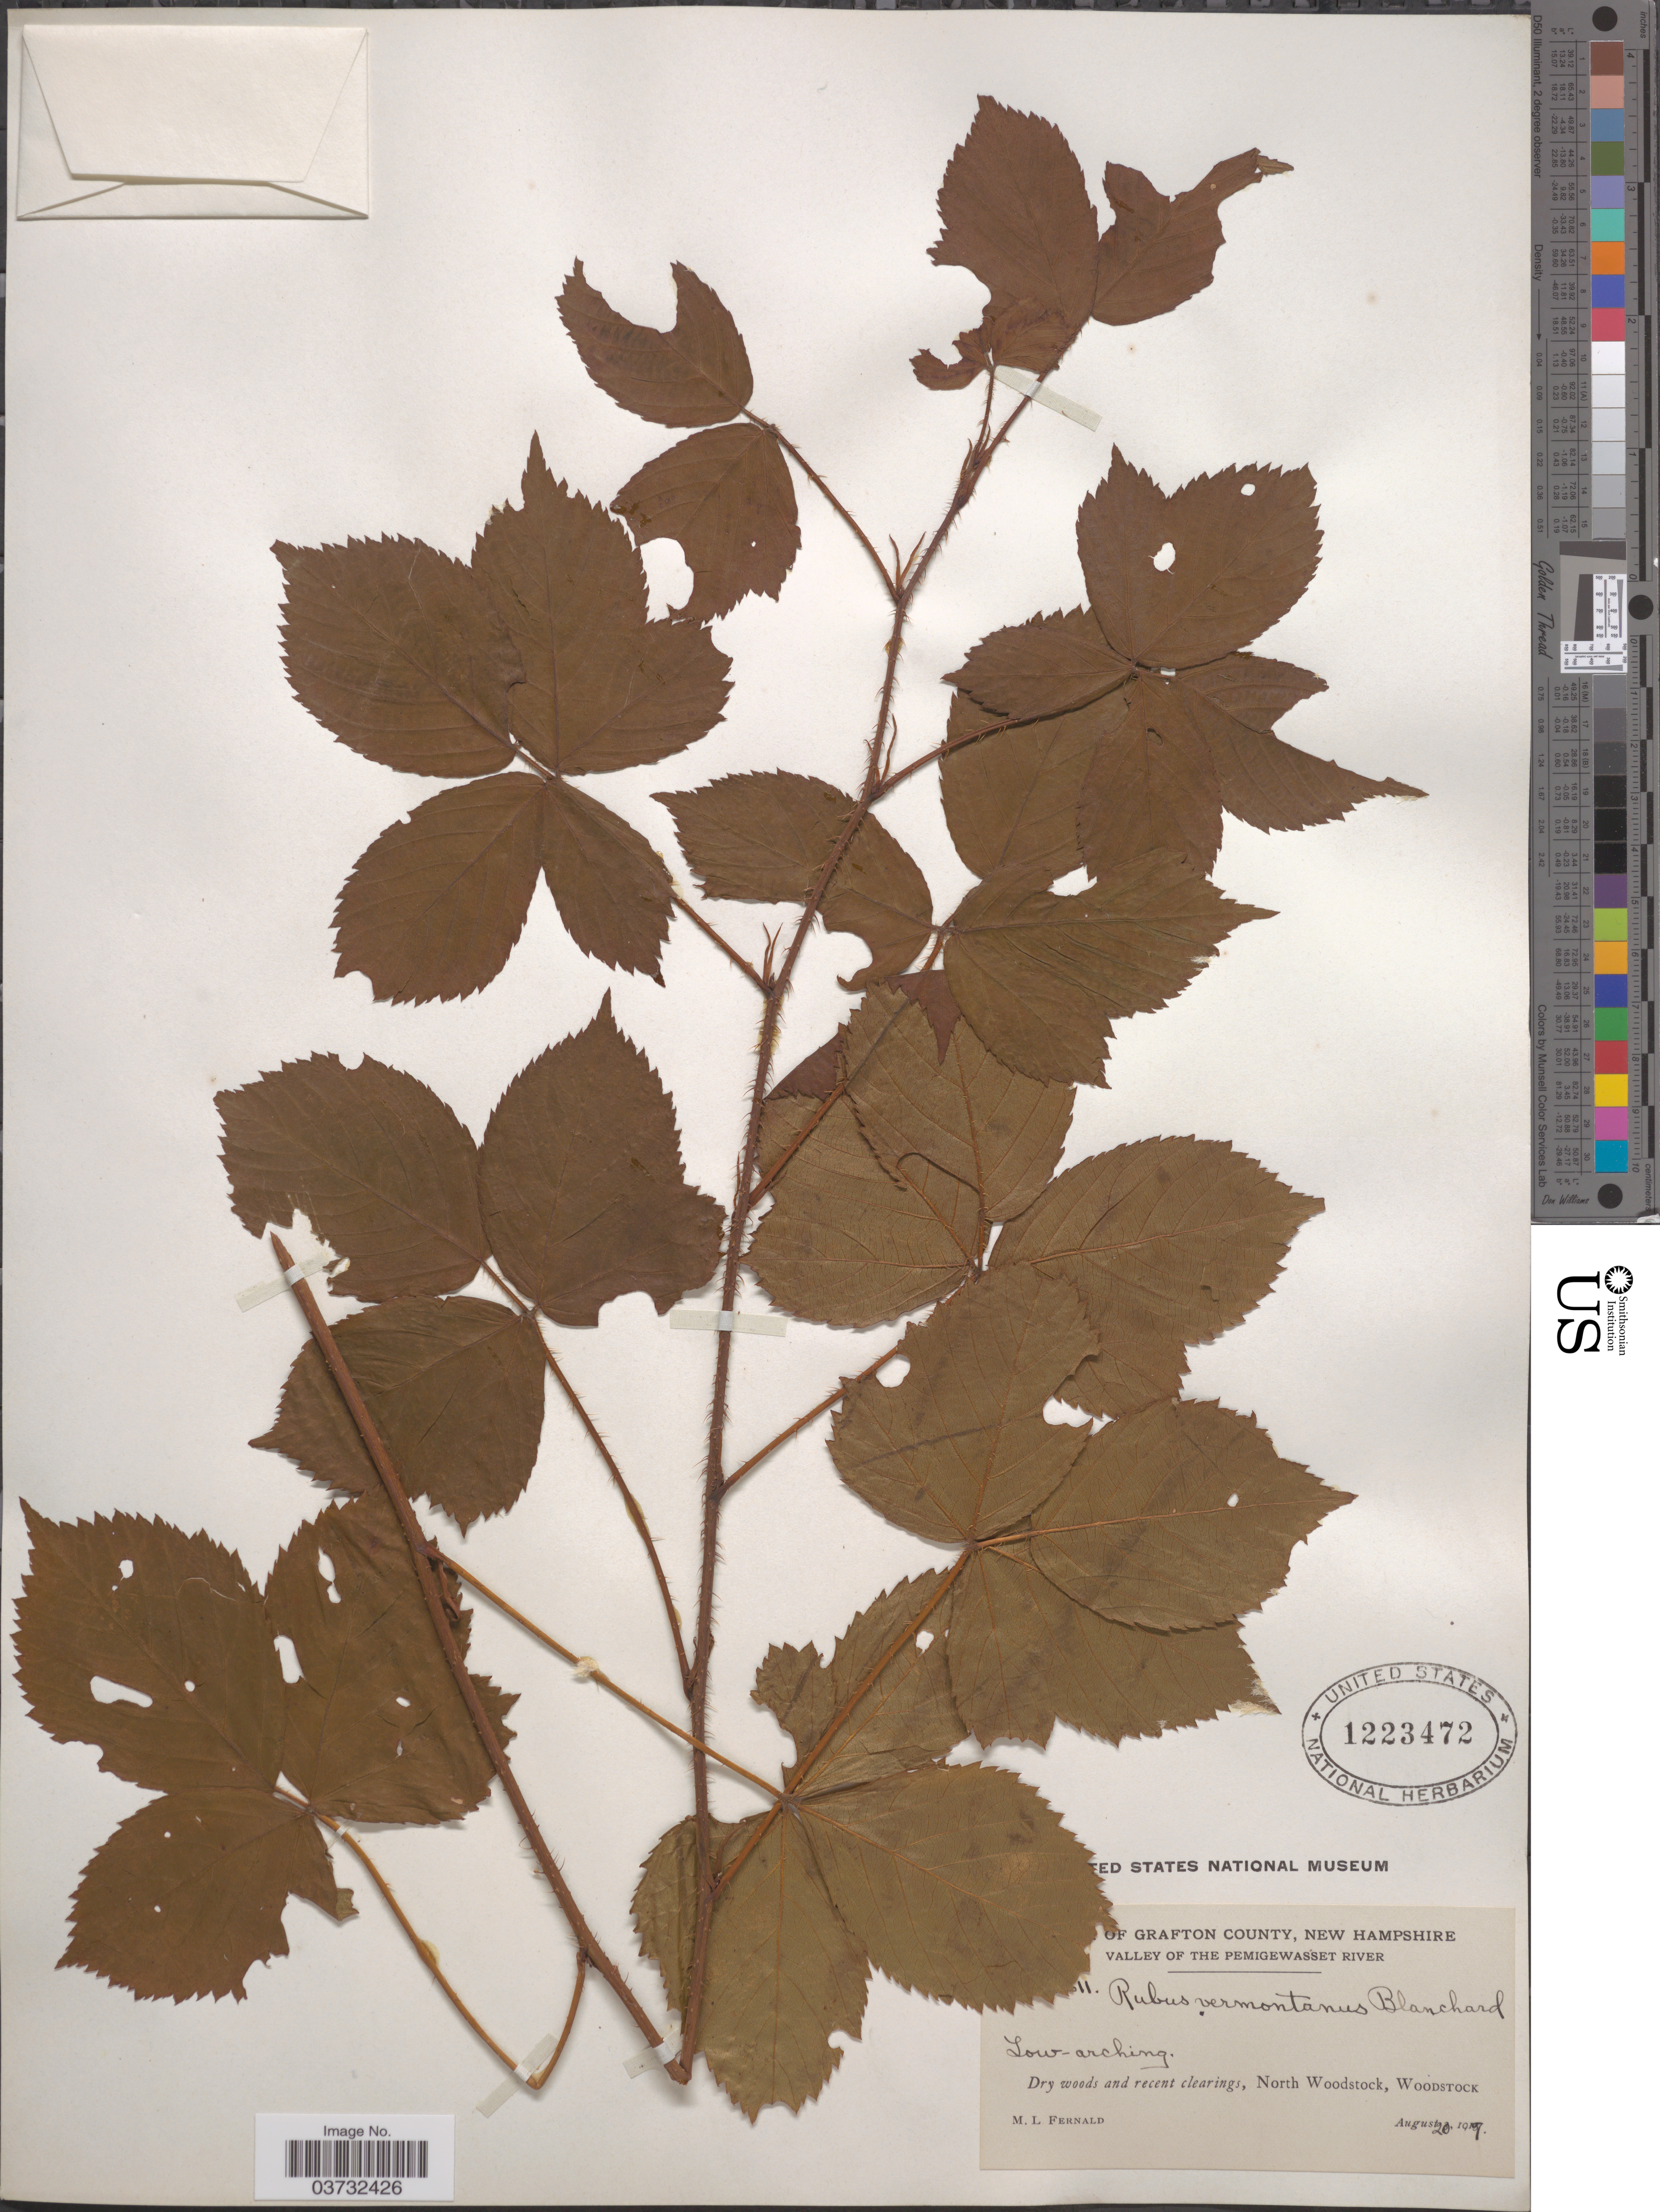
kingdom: Plantae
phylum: Tracheophyta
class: Magnoliopsida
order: Rosales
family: Rosaceae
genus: Rubus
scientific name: Rubus vermontanus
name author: Blanch.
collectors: M. L. Fernald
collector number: !11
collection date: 1917-08-20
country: United States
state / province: New Hampshire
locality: Grafton County. Valley of the Pemigewasset River. North Woodstock, Woodstock.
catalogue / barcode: US 1223472